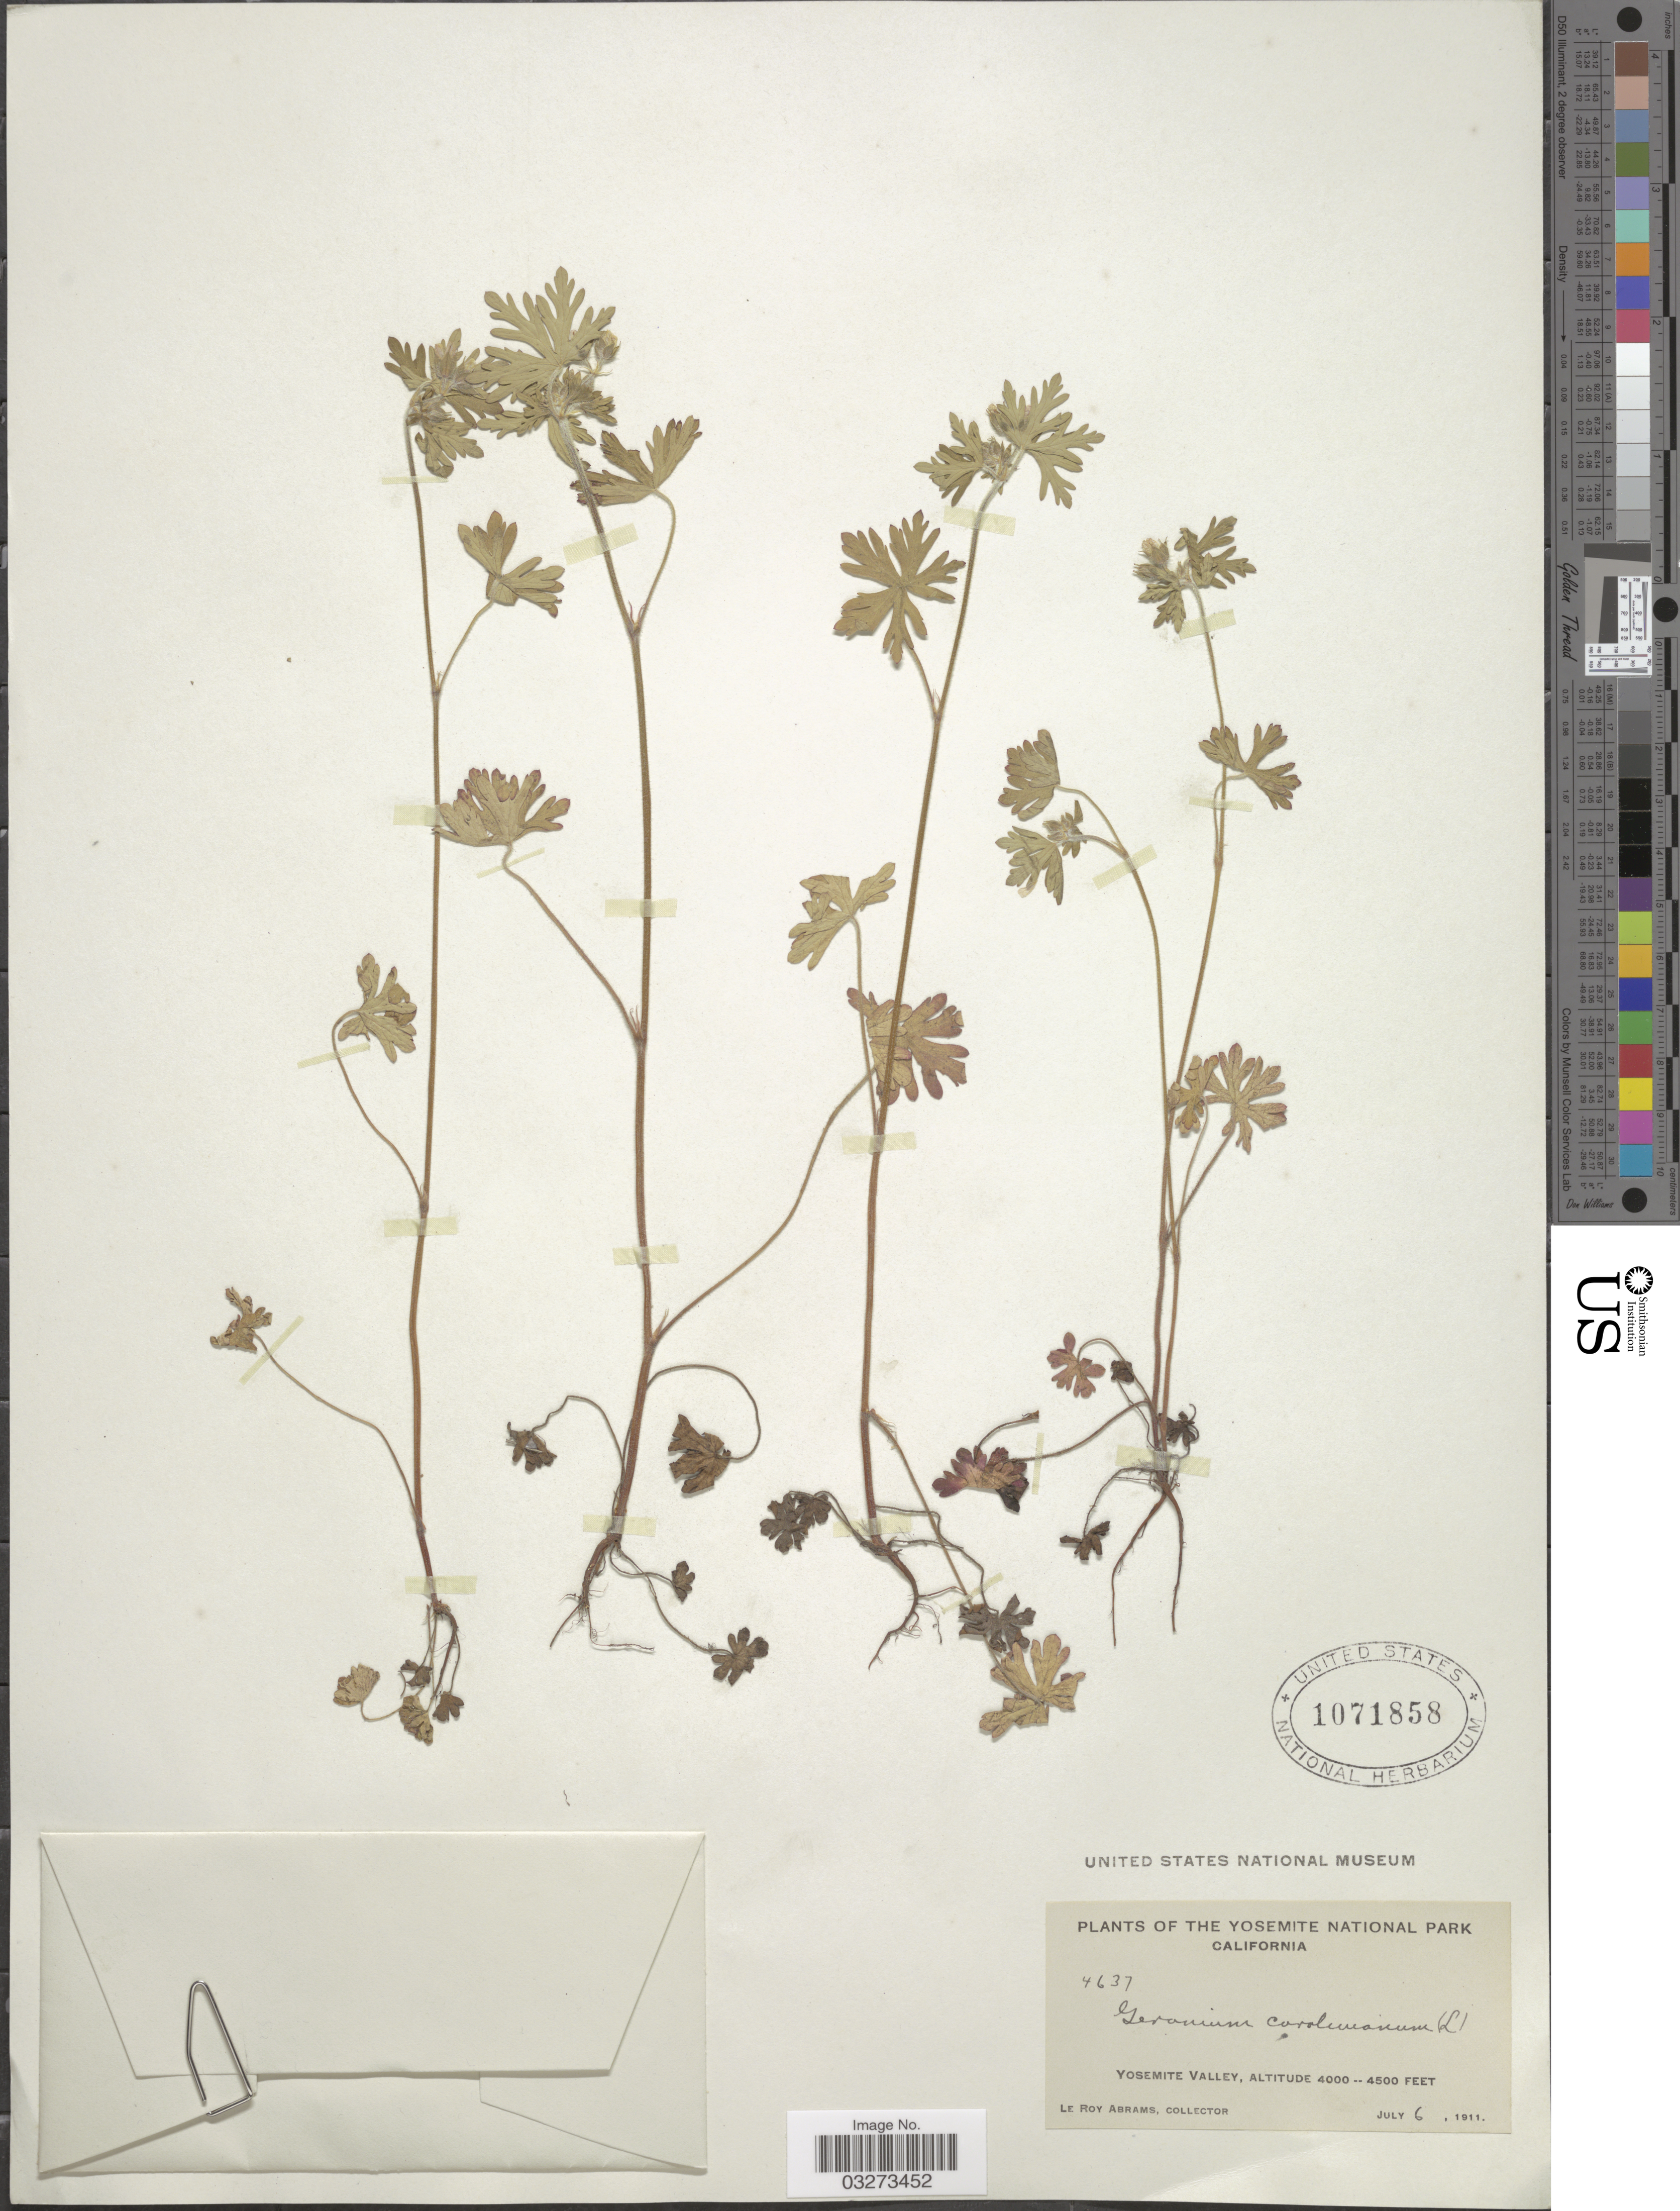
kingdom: Plantae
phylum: Tracheophyta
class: Magnoliopsida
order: Geraniales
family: Geraniaceae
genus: Geranium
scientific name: Geranium carolinianum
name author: L.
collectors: L. Abrams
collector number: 4637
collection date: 1911-07-06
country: United States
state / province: California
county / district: Mariposa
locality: The Yosemite National Park, Yosemite Valley.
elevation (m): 1219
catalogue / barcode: US 1071858